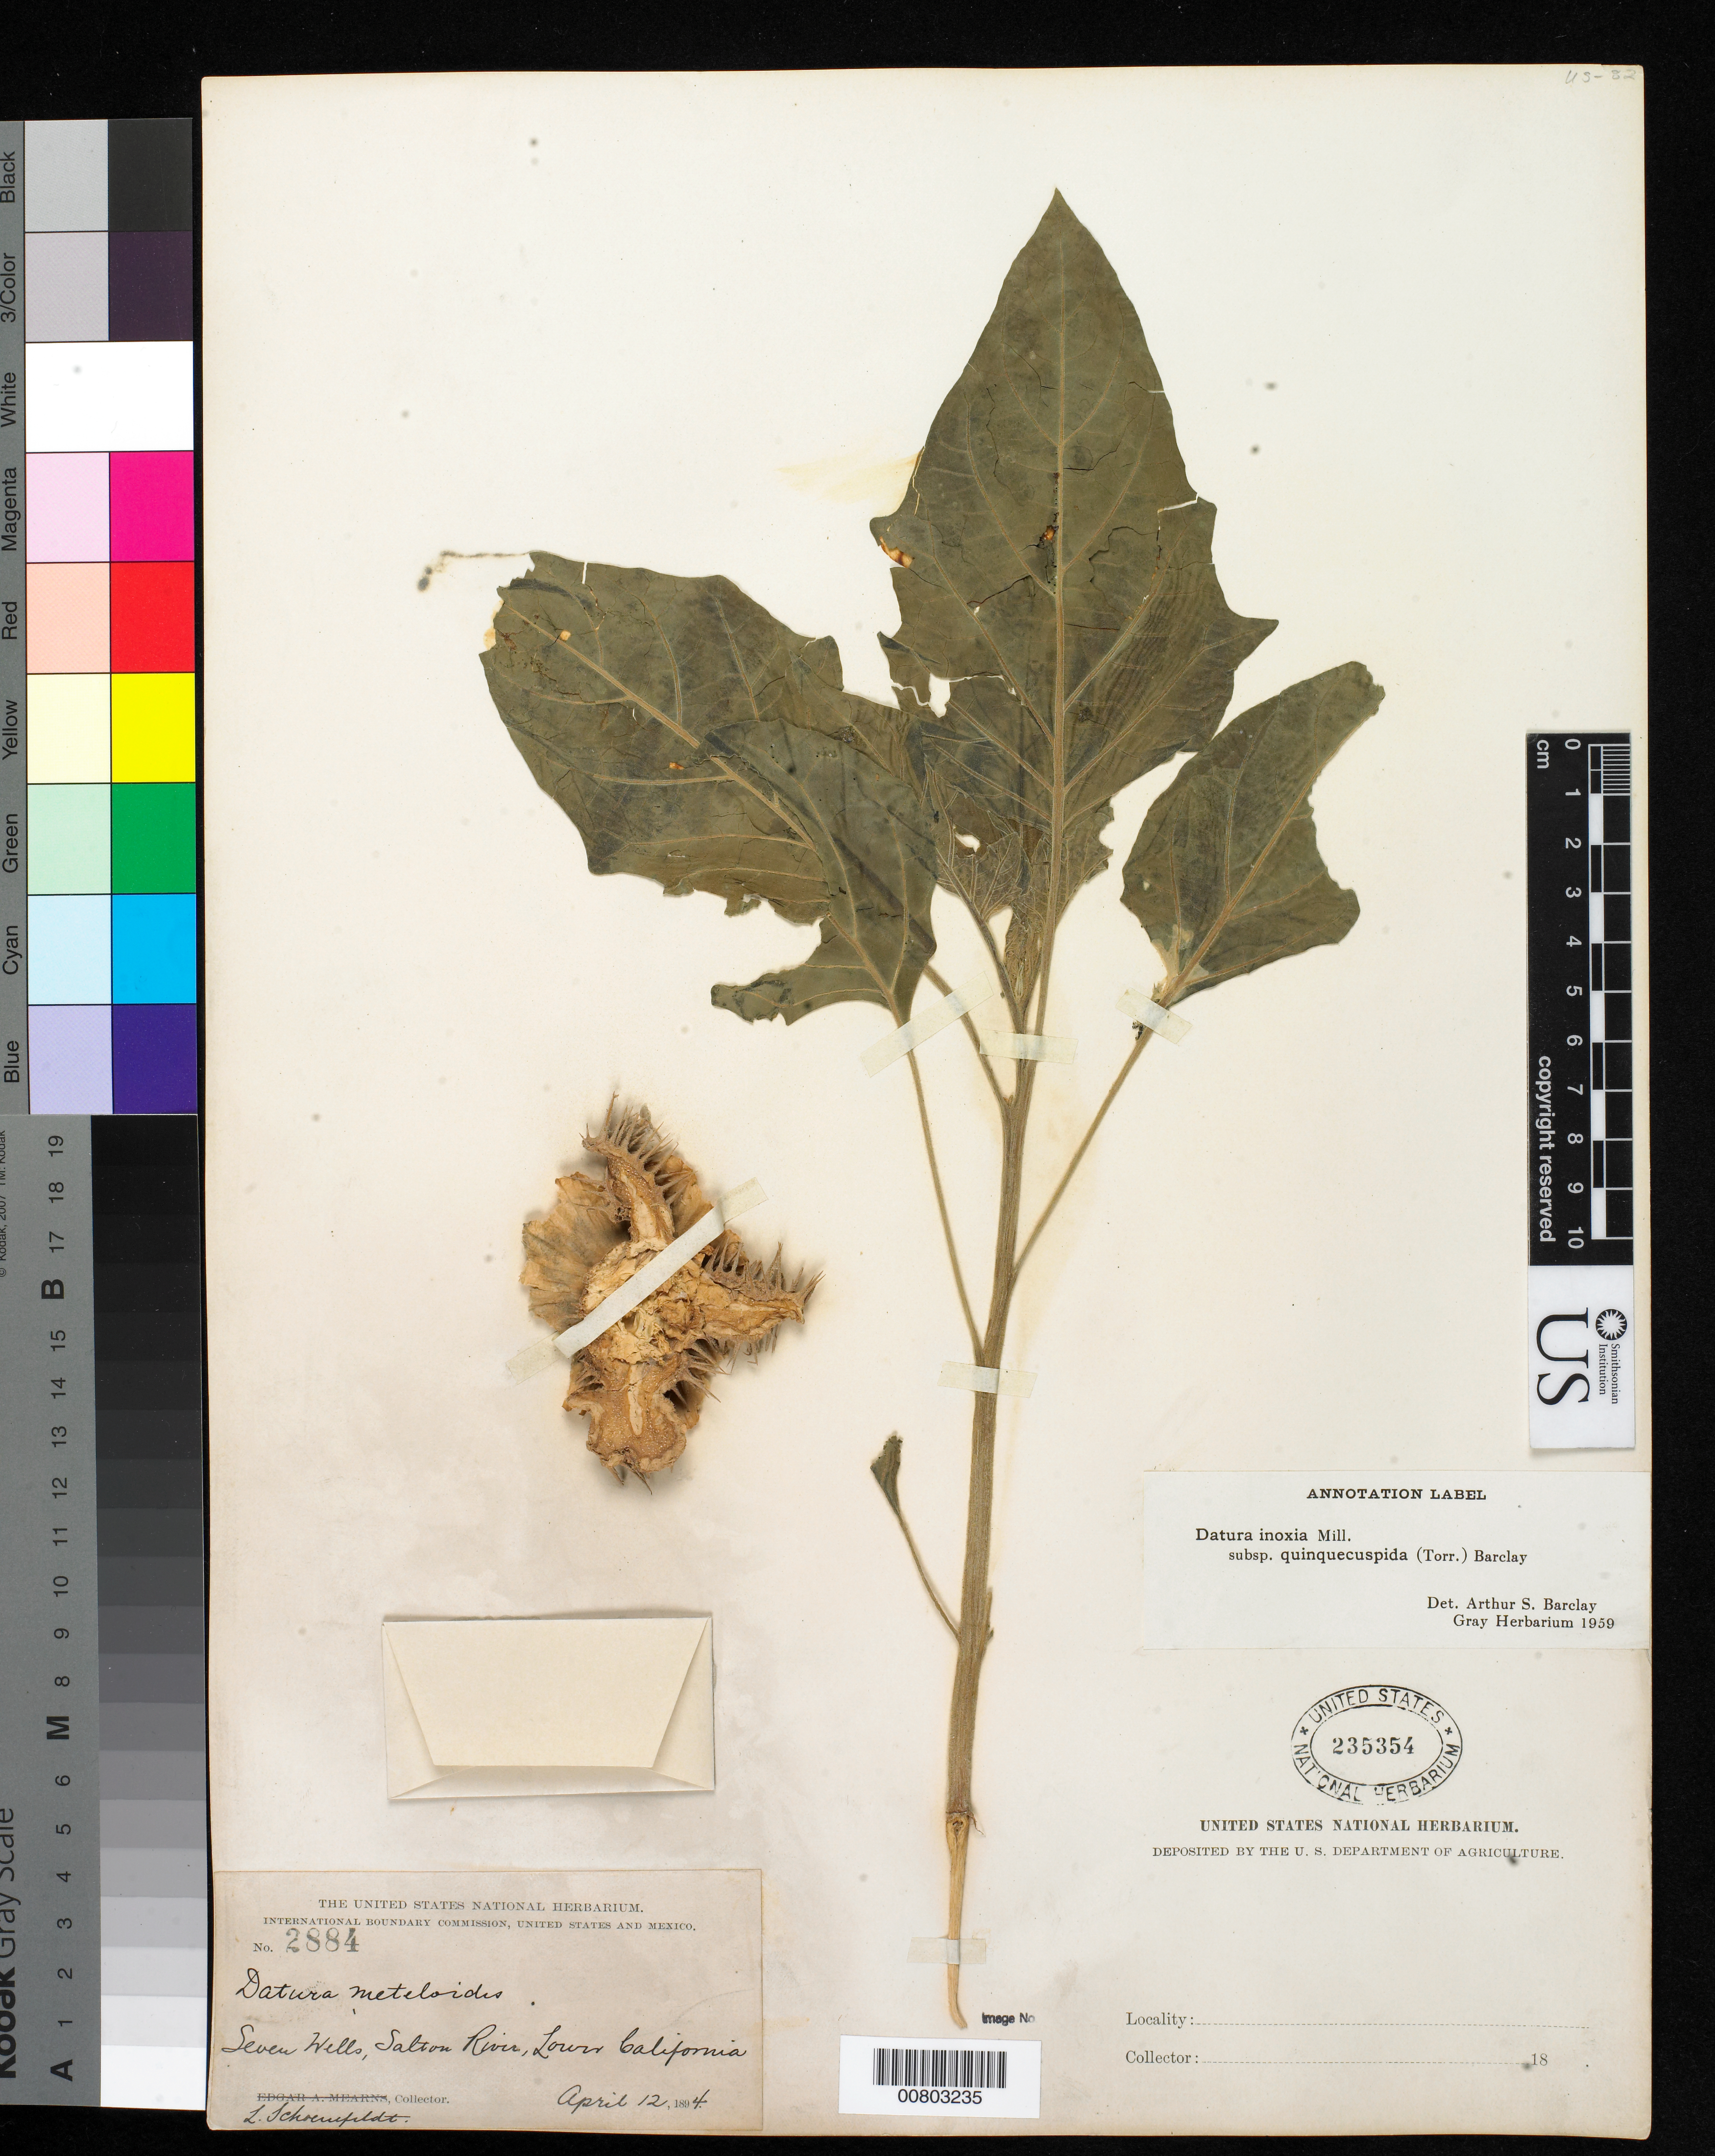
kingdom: Plantae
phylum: Tracheophyta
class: Magnoliopsida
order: Solanales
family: Solanaceae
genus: Datura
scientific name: Datura innoxia subsp. quinquecuspidata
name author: (Torr.) A.S. Barclay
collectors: L. Schoenfeldt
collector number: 2884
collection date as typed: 12 Apr 1894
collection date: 1894-04-12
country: Mexico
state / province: Baja California Norte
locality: Seven Wells, Salton River, Lower California.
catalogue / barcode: US 235354